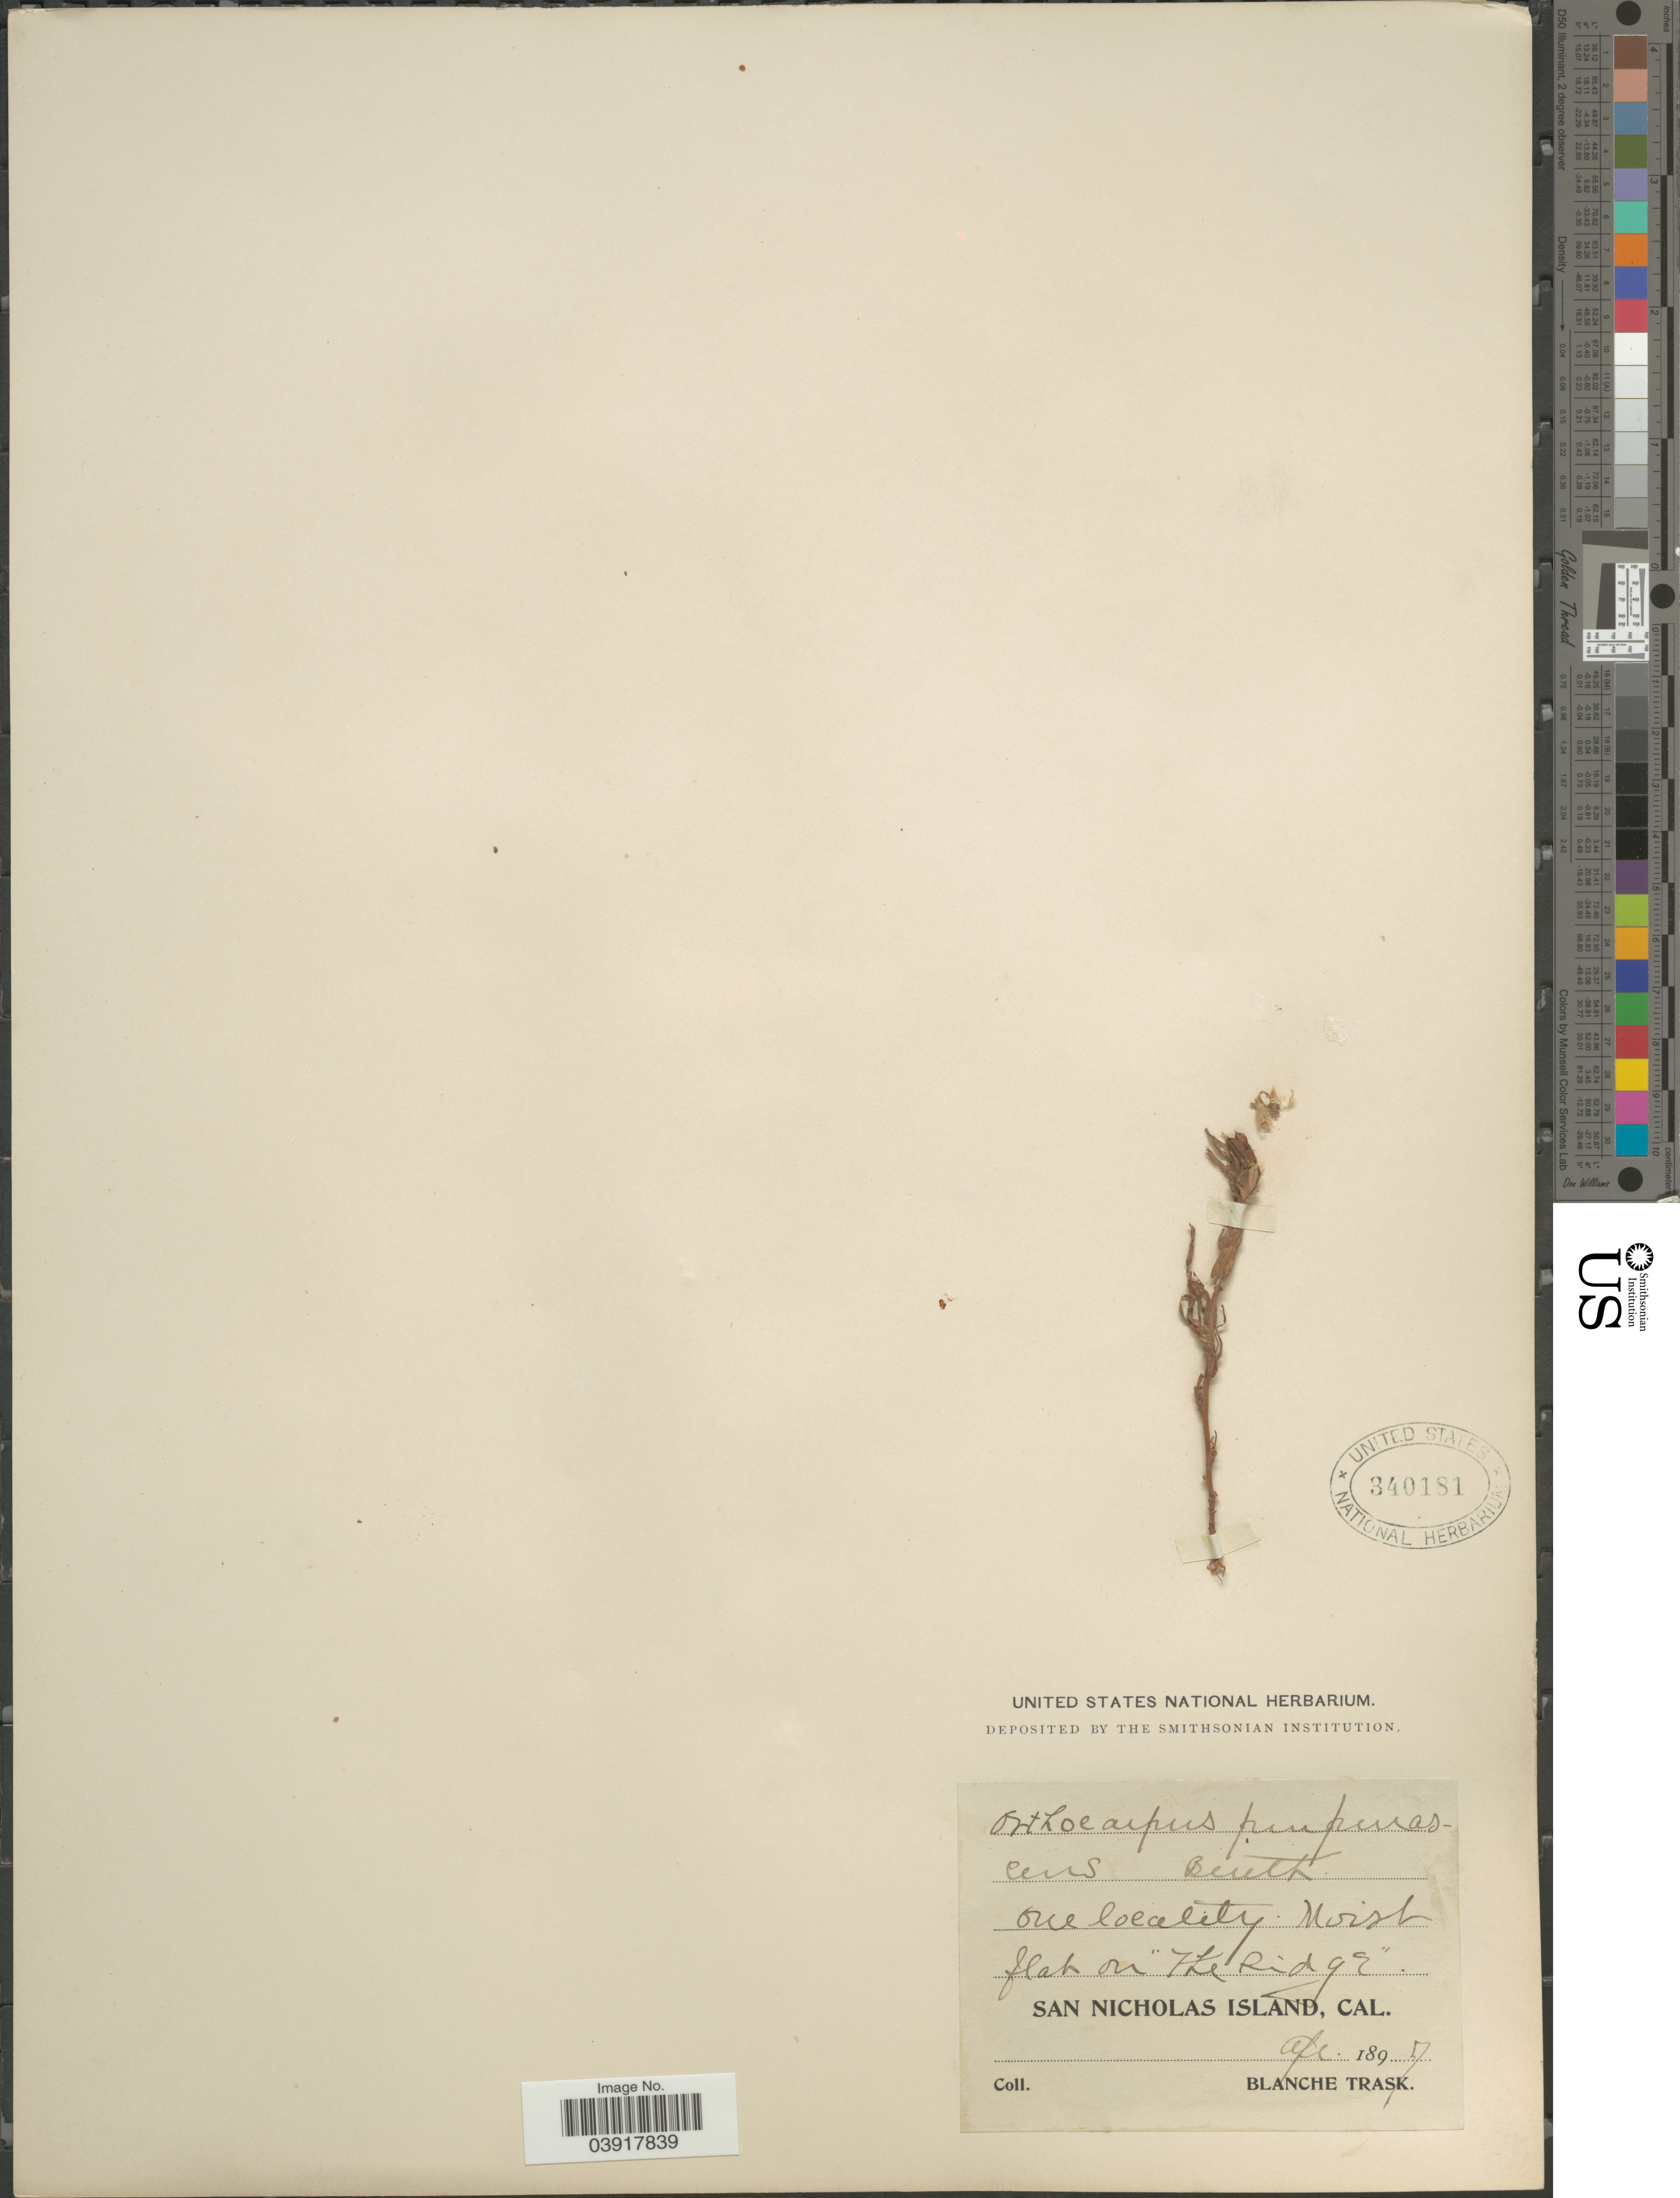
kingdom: Plantae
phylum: Tracheophyta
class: Magnoliopsida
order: Lamiales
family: Orobanchaceae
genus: Orthocarpus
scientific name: Orthocarpus purpurascens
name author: Benth.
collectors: B. Trask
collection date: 1897-04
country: United States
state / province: California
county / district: Ventura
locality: San Nicholas Island.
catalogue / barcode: US 340181